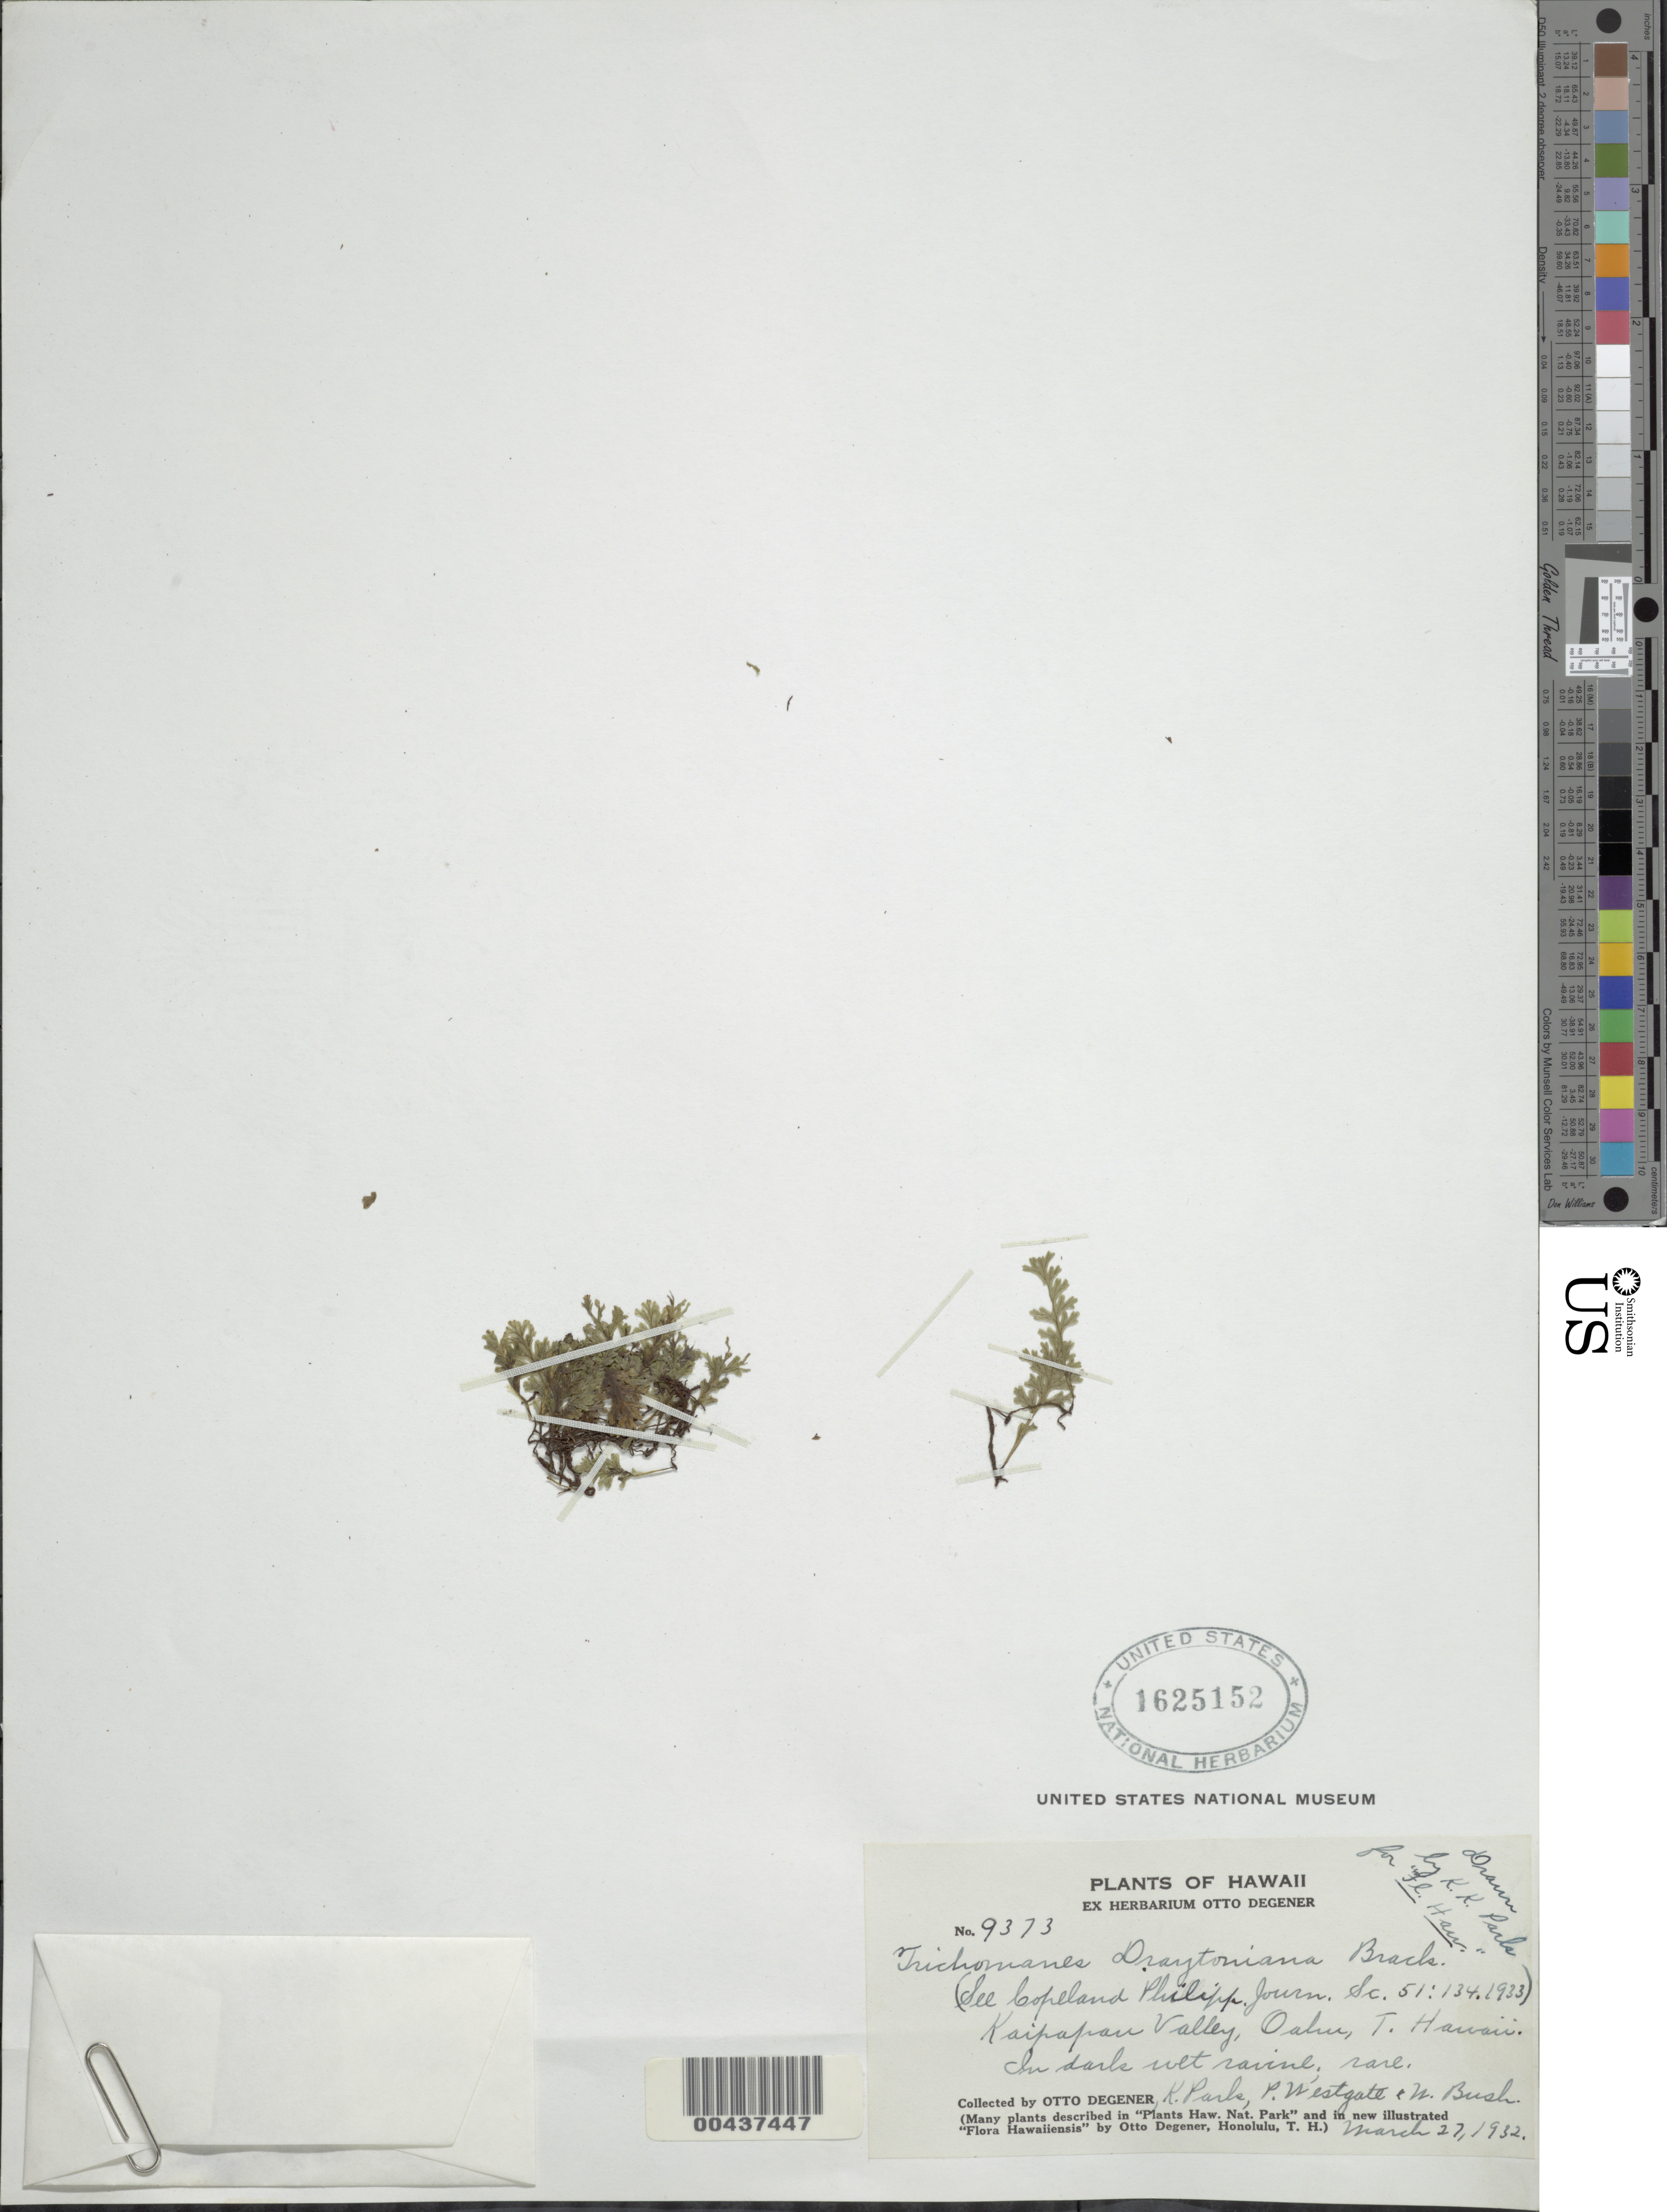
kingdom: Plantae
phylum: Tracheophyta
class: Polypodiopsida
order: Hymenophyllales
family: Hymenophyllaceae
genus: Crepidomanes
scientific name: Crepidomanes draytonianum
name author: (Brack.) Ebihara & K. Iwats.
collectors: O. Degener, K. Park, P. Westgate & W. Bush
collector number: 9373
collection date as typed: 27 Mar 1932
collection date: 1932-03-27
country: United States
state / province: Hawaii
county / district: Honolulu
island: Oahu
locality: Kaipapau Valley, Oahu, T.H.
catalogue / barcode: US 1625152